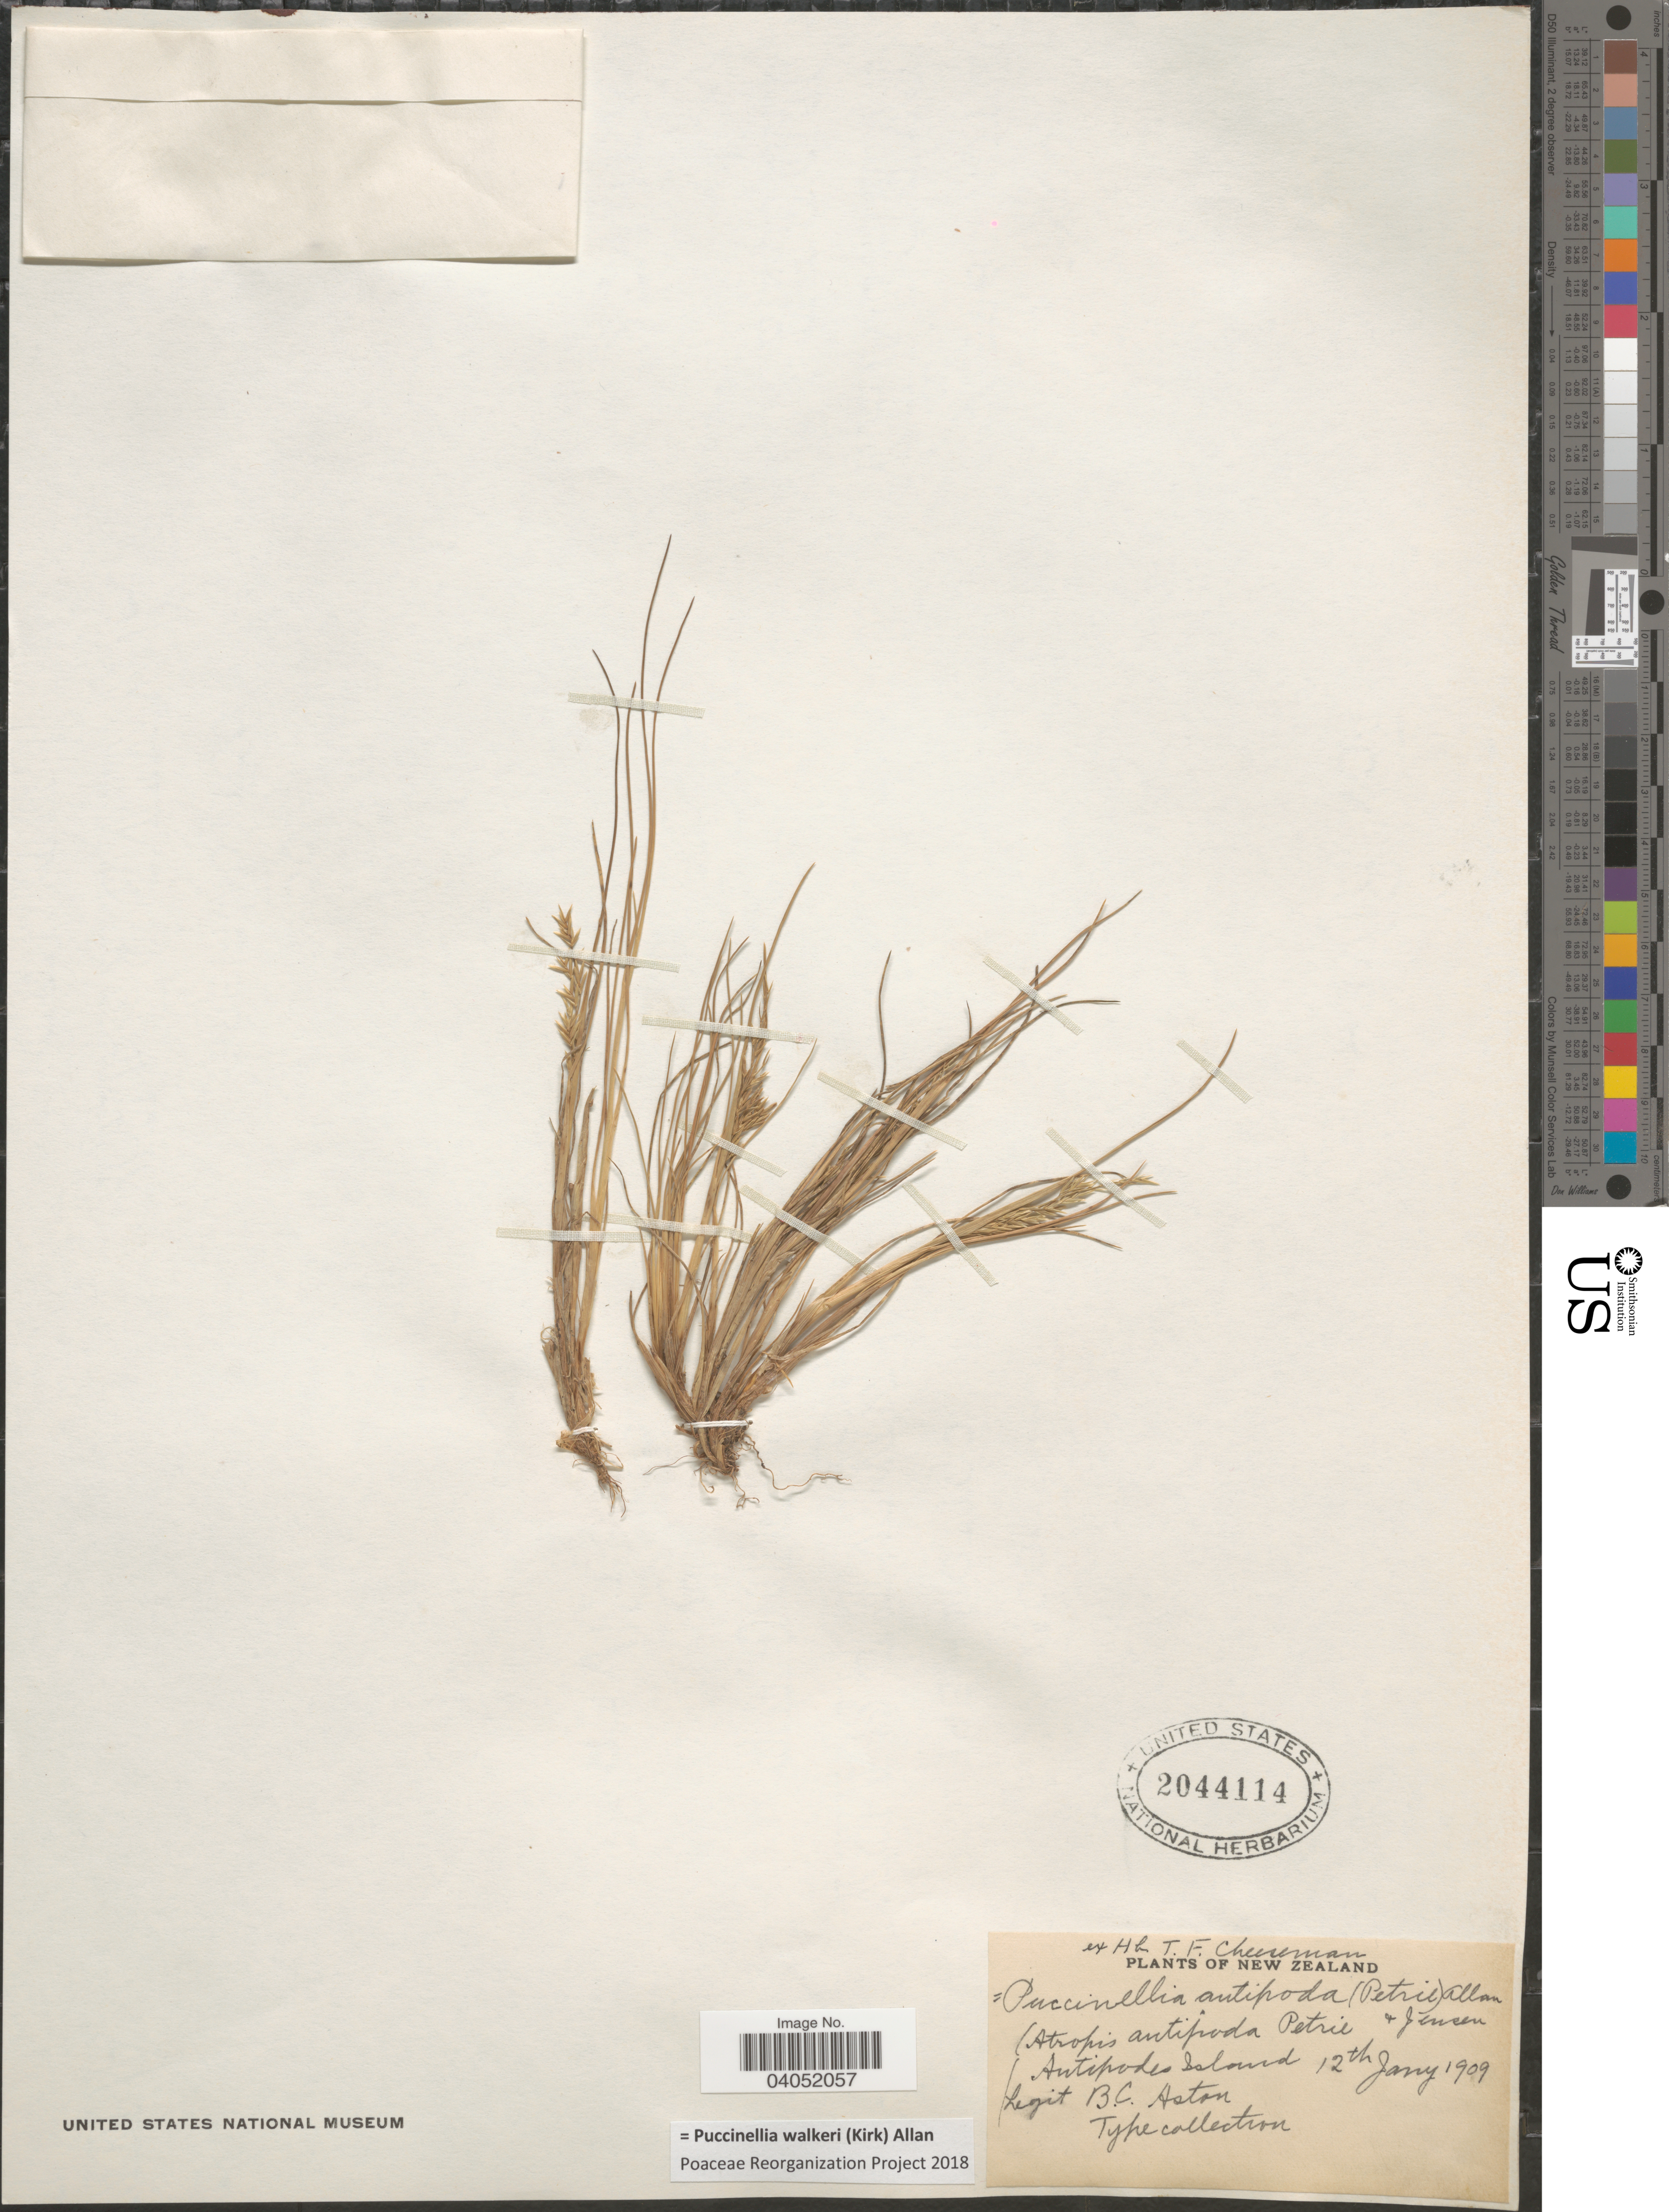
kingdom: Plantae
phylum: Tracheophyta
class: Liliopsida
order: Poales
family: Poaceae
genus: Puccinellia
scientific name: Puccinellia walkeri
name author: (Kirk) Allan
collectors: B. Aston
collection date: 1909-01-12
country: New Zealand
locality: Antipodes Island.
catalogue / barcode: US 2044114